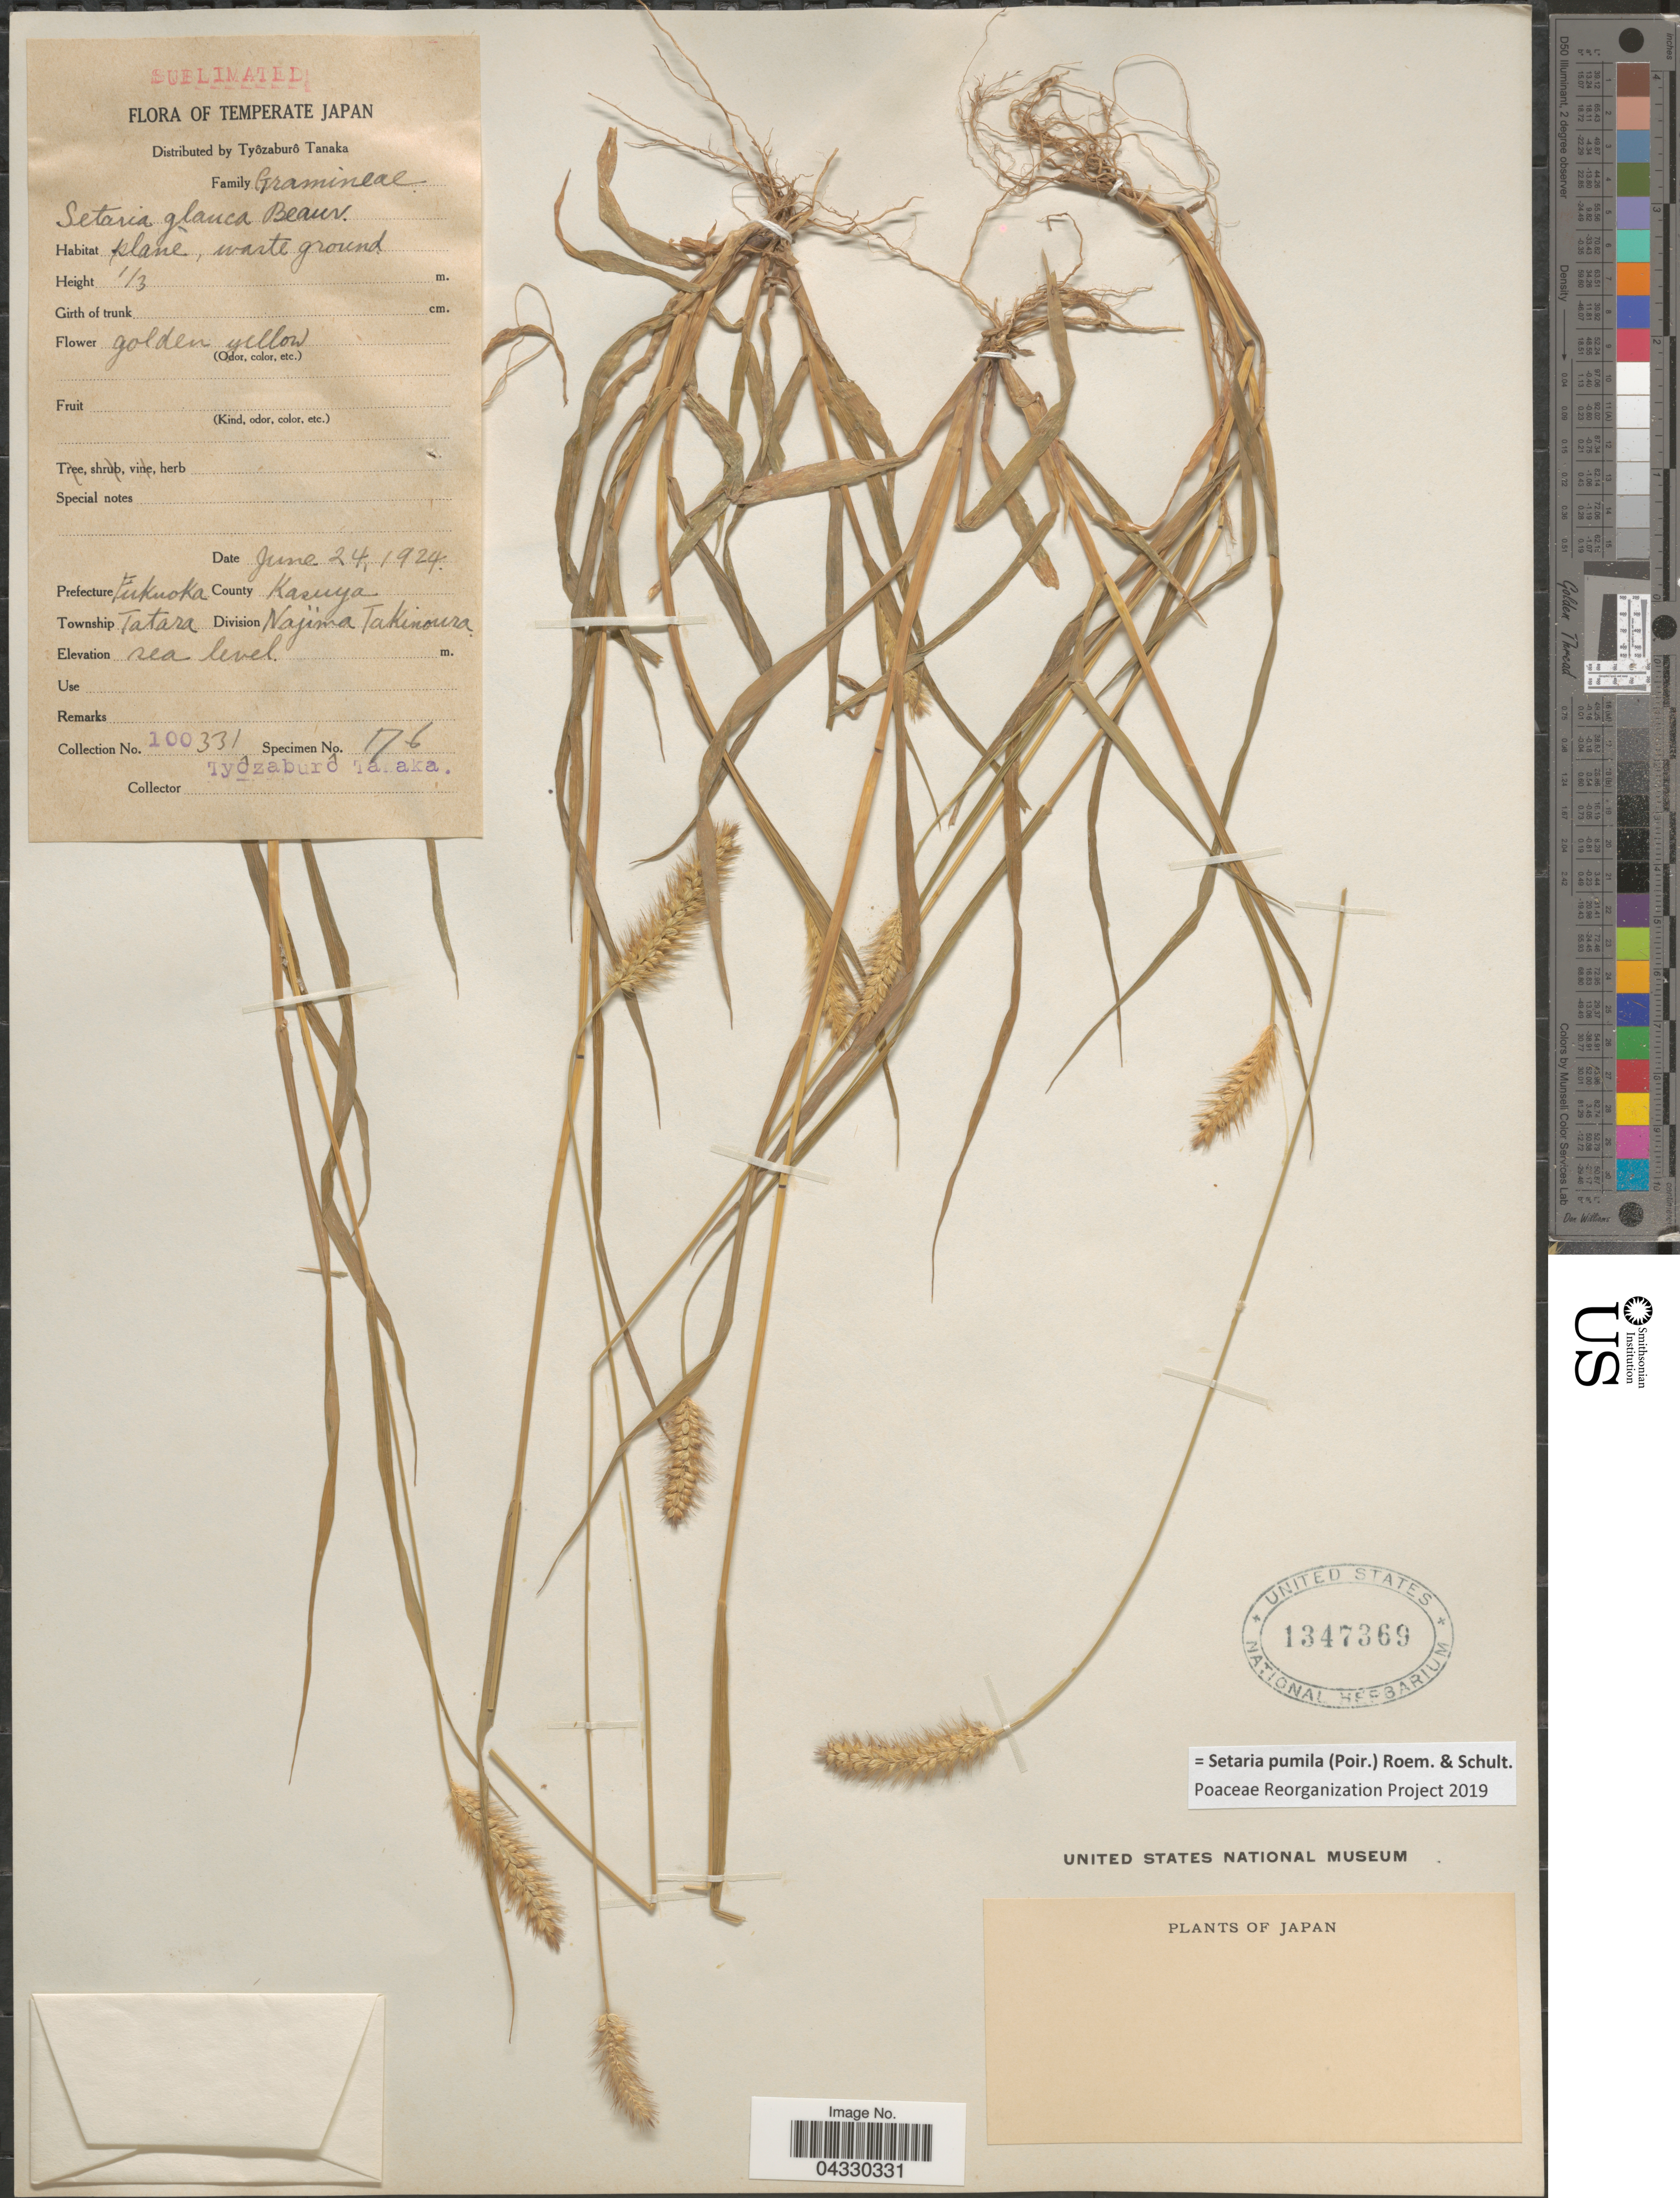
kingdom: Plantae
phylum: Tracheophyta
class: Liliopsida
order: Poales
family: Poaceae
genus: Setaria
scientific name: Setaria pumila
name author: (Poir.) Roem. & Schult.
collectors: T. Tanaka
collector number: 100331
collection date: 1924-06-24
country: Japan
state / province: Hukuoka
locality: Prefecture Fukuoka. County Kasuya. Township Tatara. Division Najima Takinora.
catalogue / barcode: US 1347369